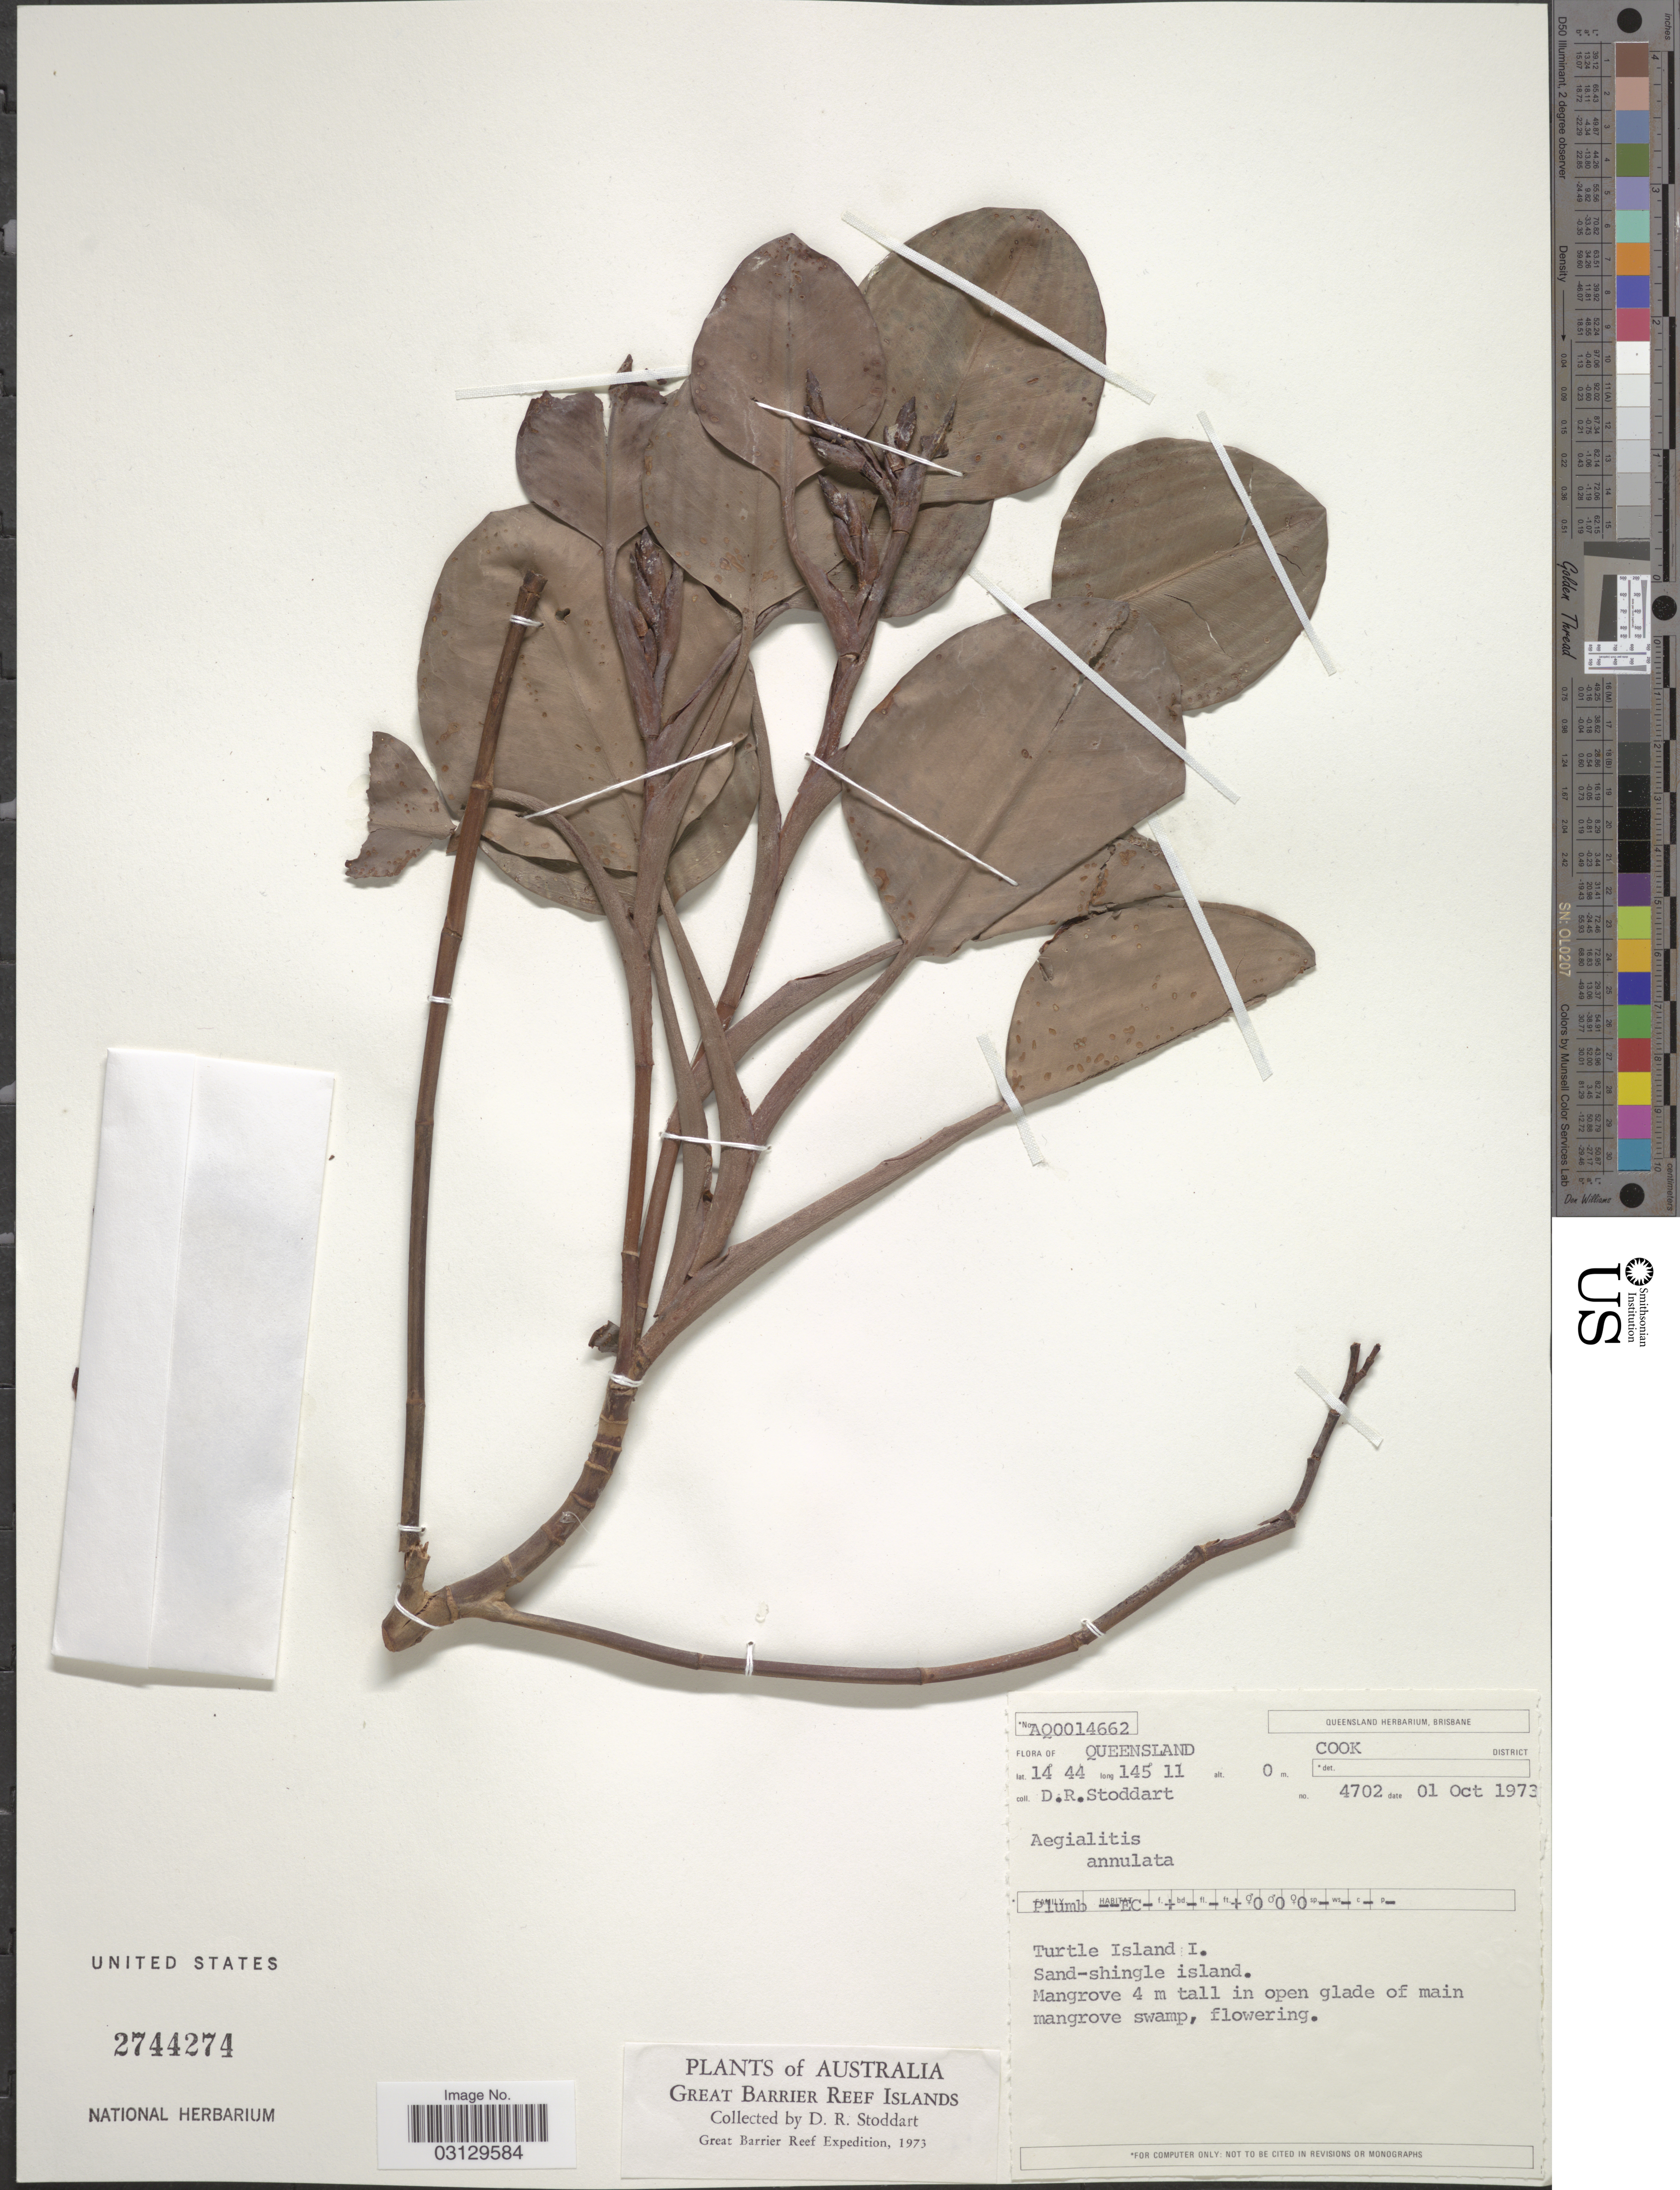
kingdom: Plantae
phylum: Tracheophyta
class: Magnoliopsida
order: Caryophyllales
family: Plumbaginaceae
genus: Aegialitis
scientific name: Aegialitis annulata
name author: R. Br.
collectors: D. R. Stoddart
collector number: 4702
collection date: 1973-10-01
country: Australia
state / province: Queensland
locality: Cook District. Turtle Island I.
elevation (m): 0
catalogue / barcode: US 2744274